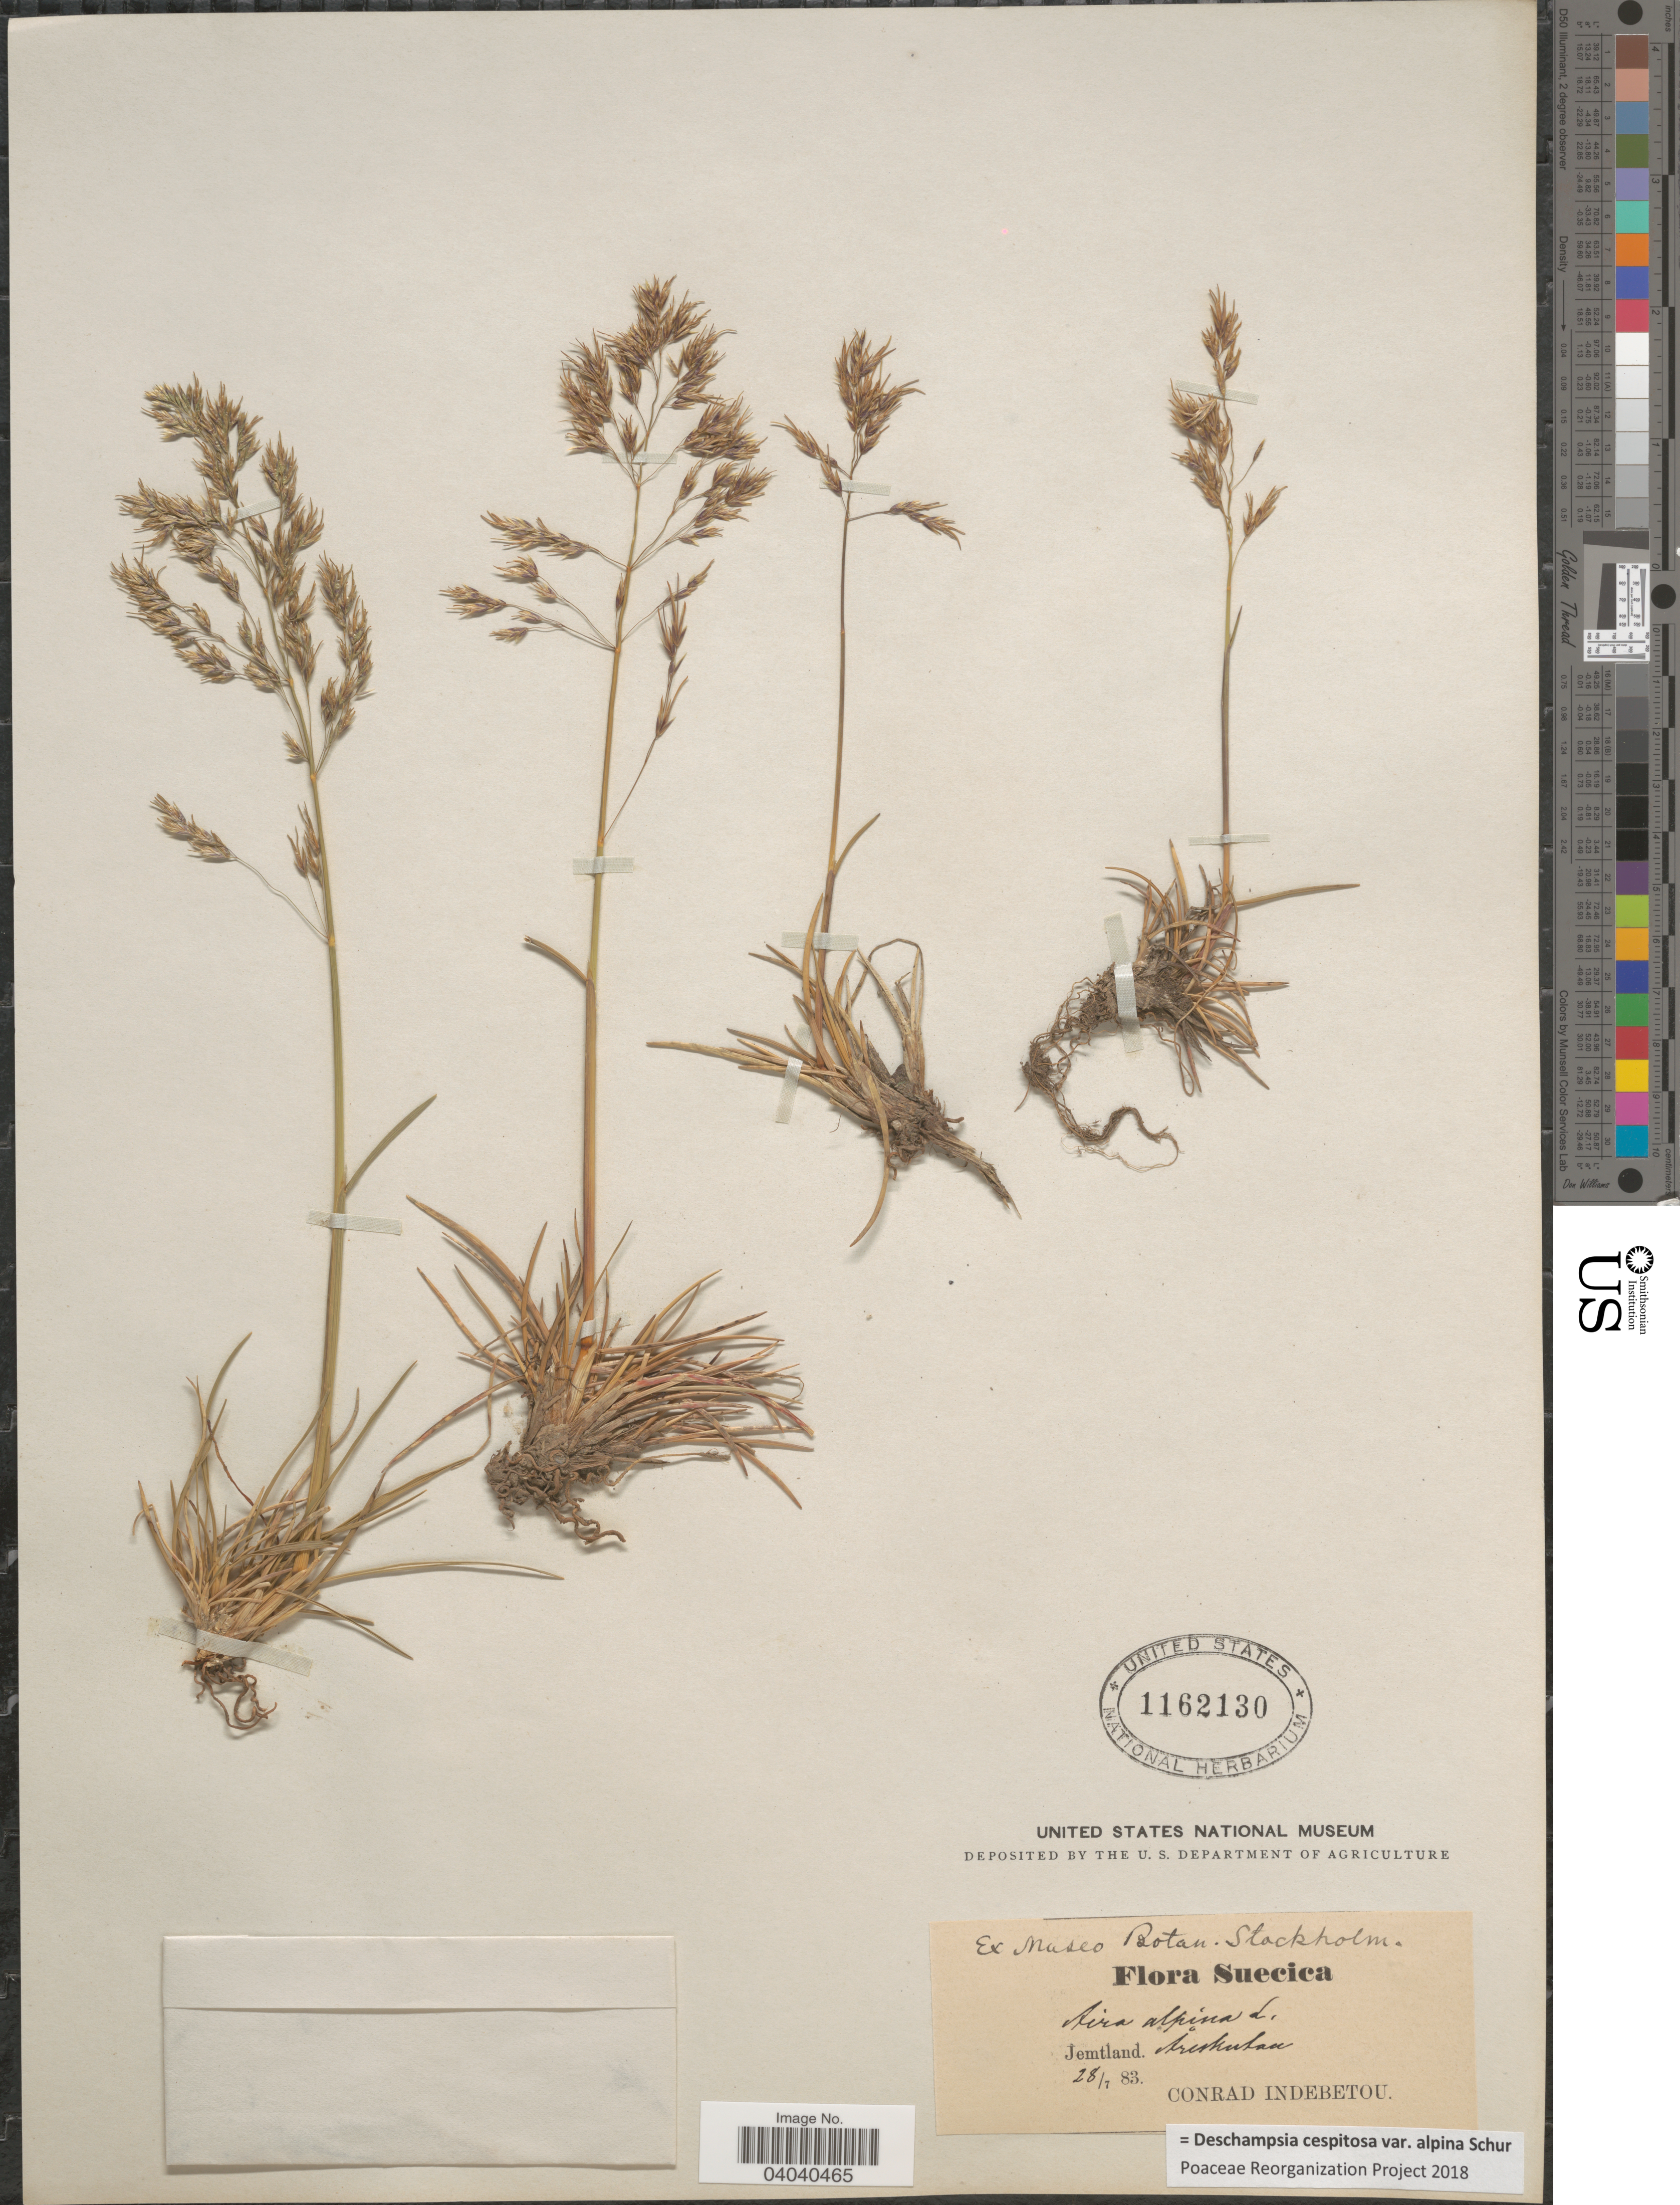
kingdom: Plantae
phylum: Tracheophyta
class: Liliopsida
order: Poales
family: Poaceae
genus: Deschampsia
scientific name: Deschampsia cespitosa var. alpina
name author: Vasey ex W.J. Beal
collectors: C. Indebetou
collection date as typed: Transcribed d/m/y: 28/7/83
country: Sweden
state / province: Jämtland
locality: Suecica. Jemtland. Åreskustar.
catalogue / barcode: US 1162130